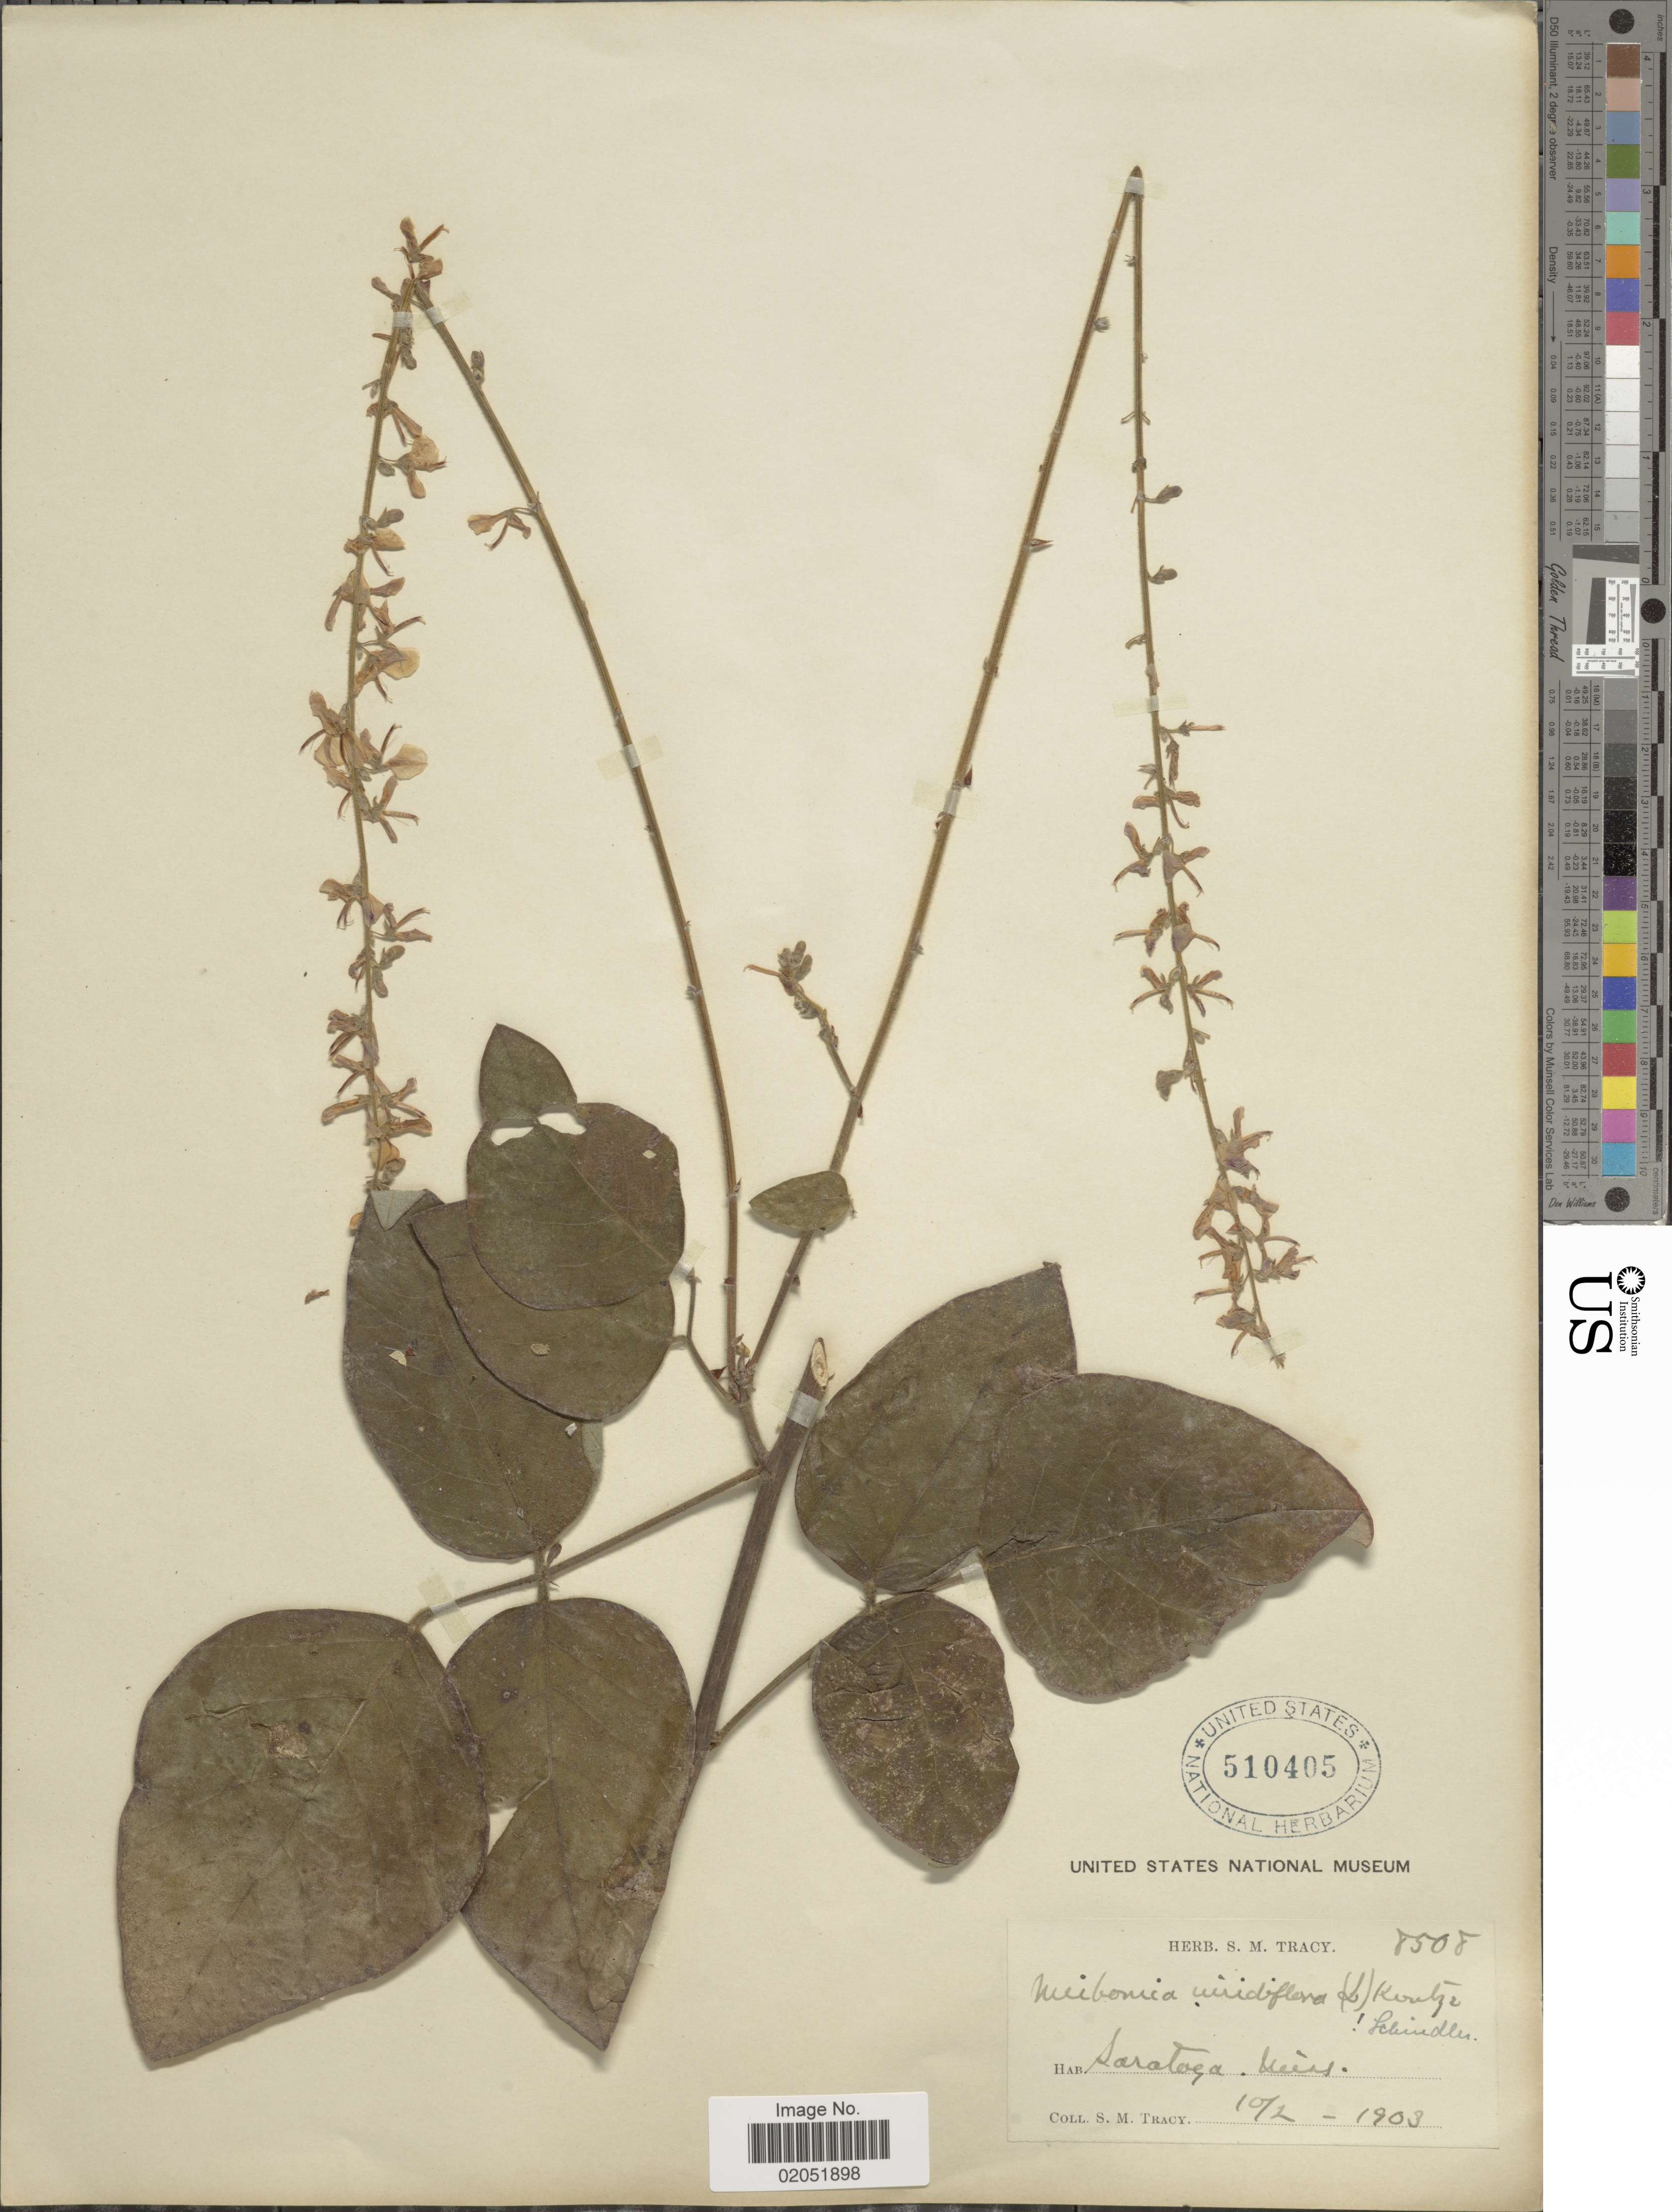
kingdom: Plantae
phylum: Tracheophyta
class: Magnoliopsida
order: Fabales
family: Fabaceae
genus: Desmodium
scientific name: Desmodium viridiflorum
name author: (L.) DC.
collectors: S. M. Tracy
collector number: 8508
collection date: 1903-02-10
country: United States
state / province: Mississippi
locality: Saratoga. Miss.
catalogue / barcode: US 510405